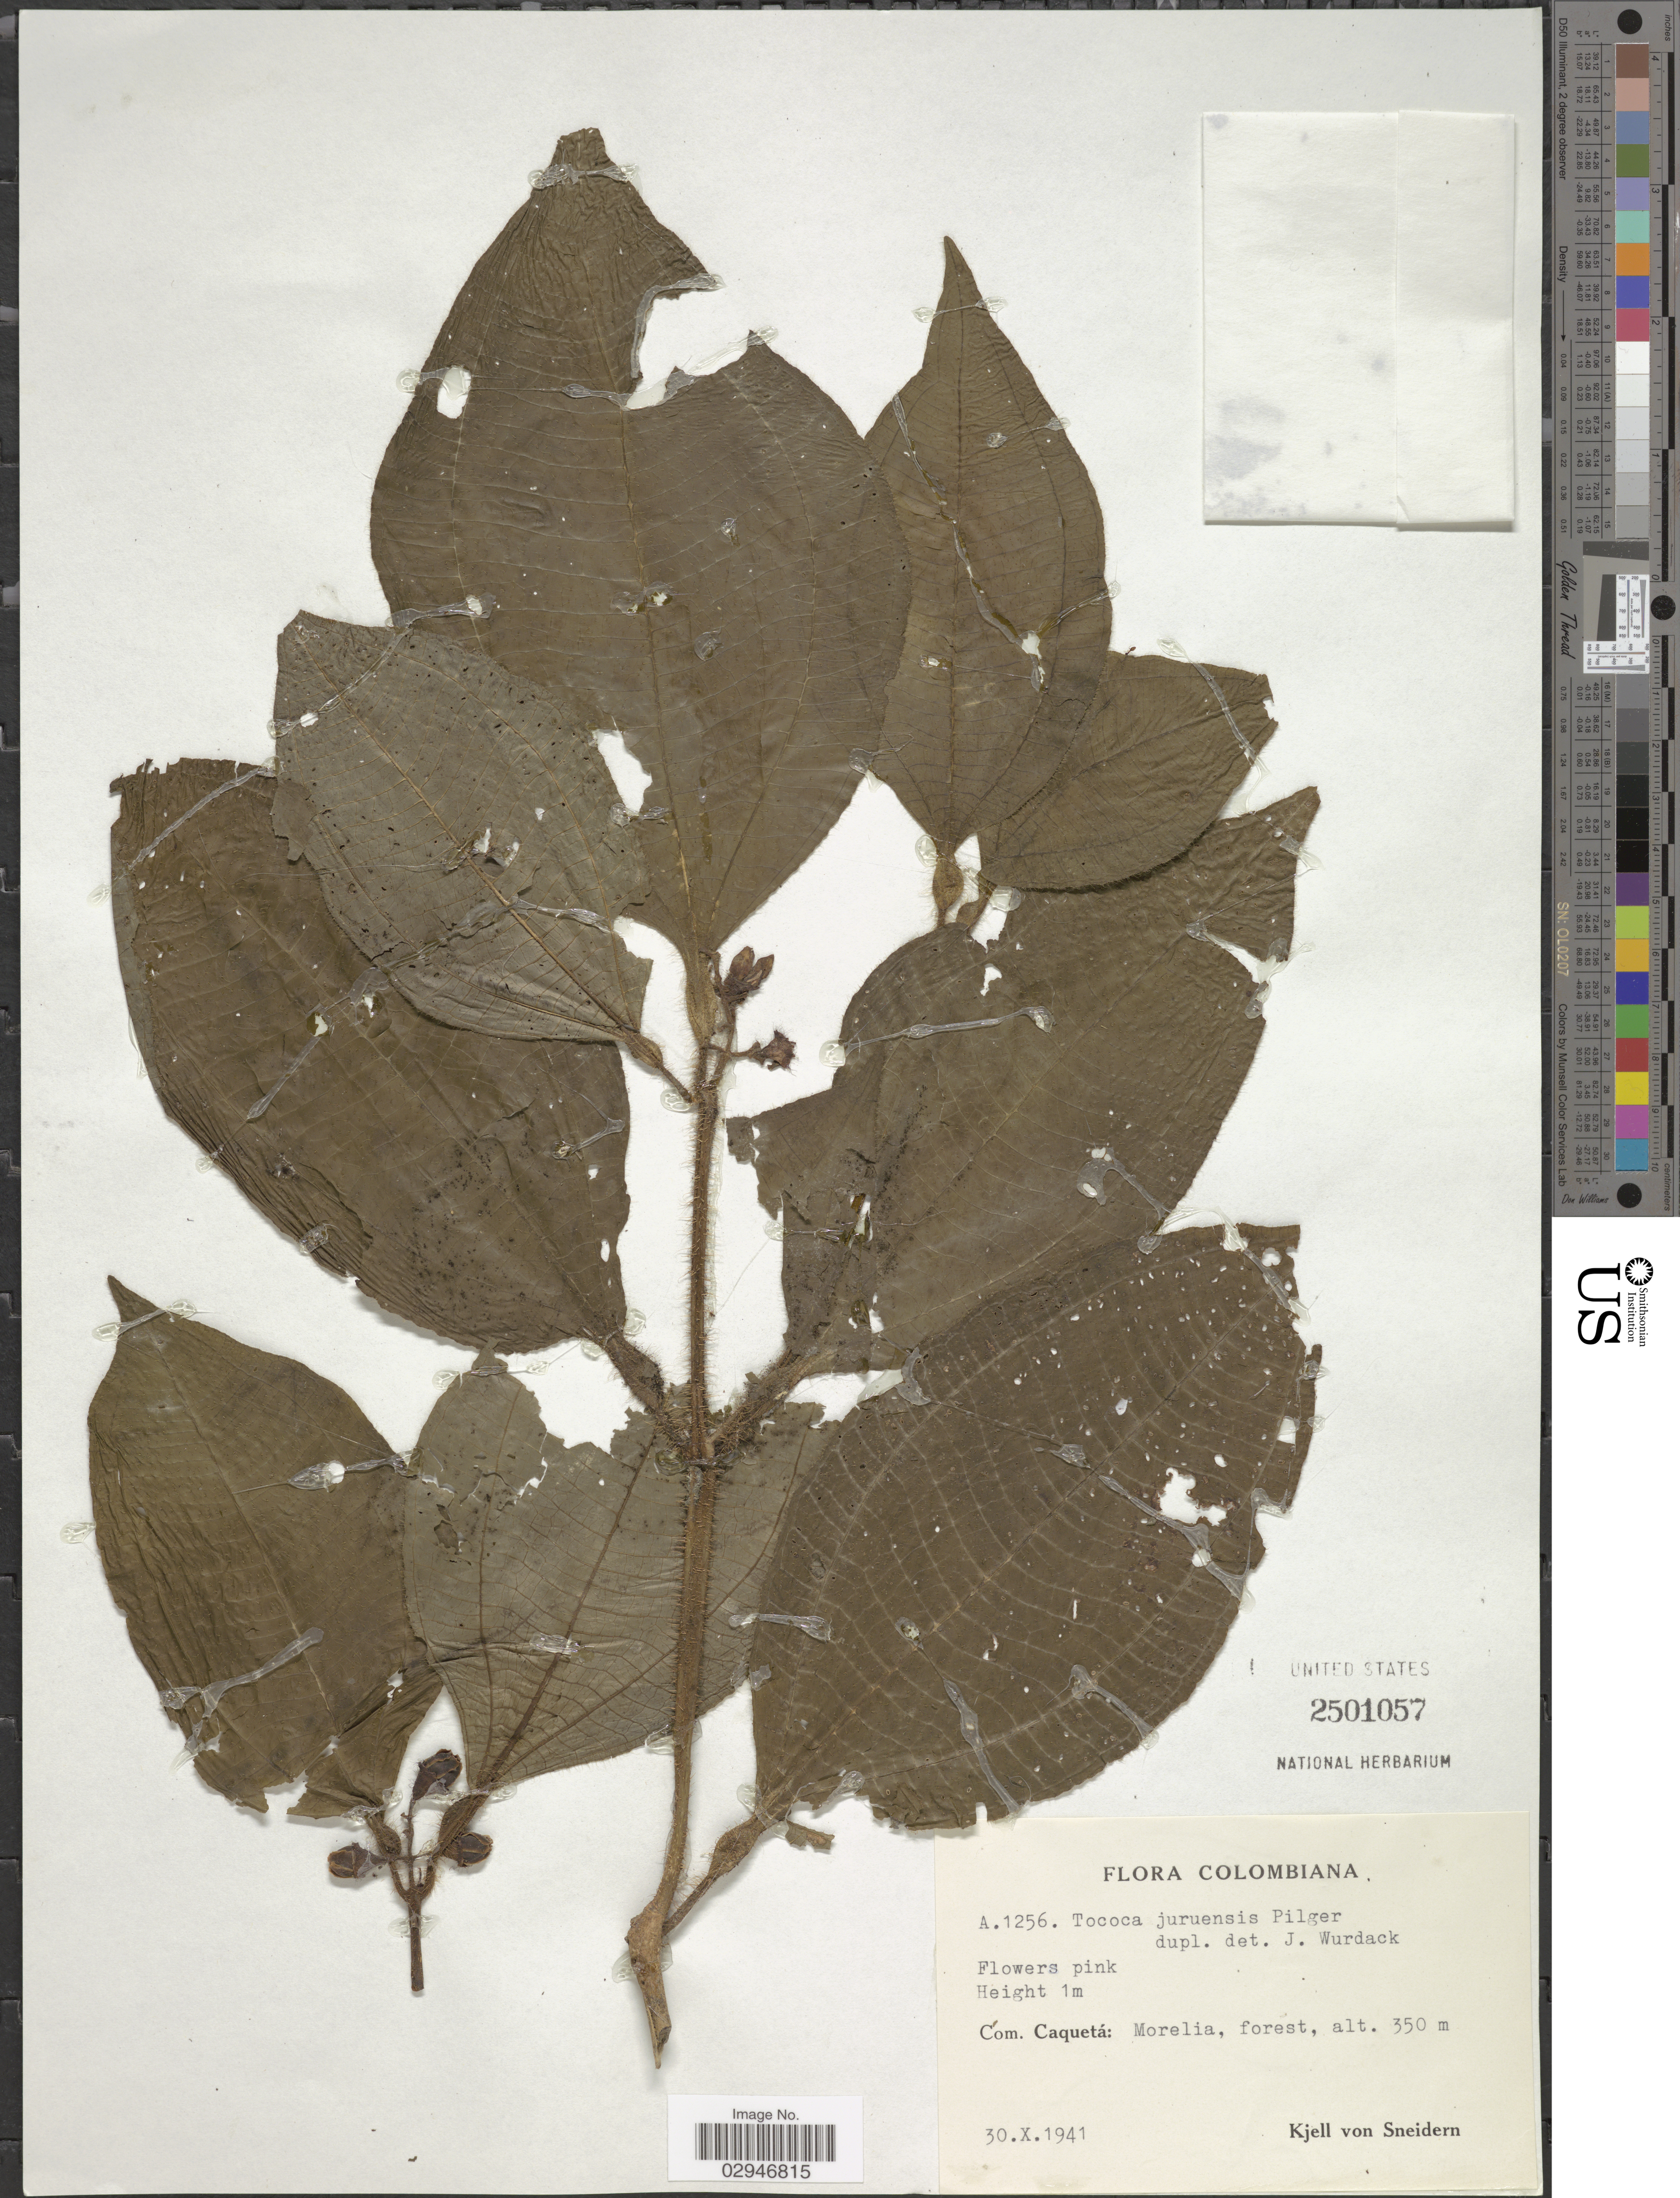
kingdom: Plantae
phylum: Tracheophyta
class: Magnoliopsida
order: Myrtales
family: Melastomataceae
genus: Tococa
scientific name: Tococa juruensis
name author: Pilg.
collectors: K. von Sneidern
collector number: A1256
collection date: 1941-10-30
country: Colombia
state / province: Caquetá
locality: Com. Caquetá: Morelia, forest.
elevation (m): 350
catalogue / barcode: US 2501057